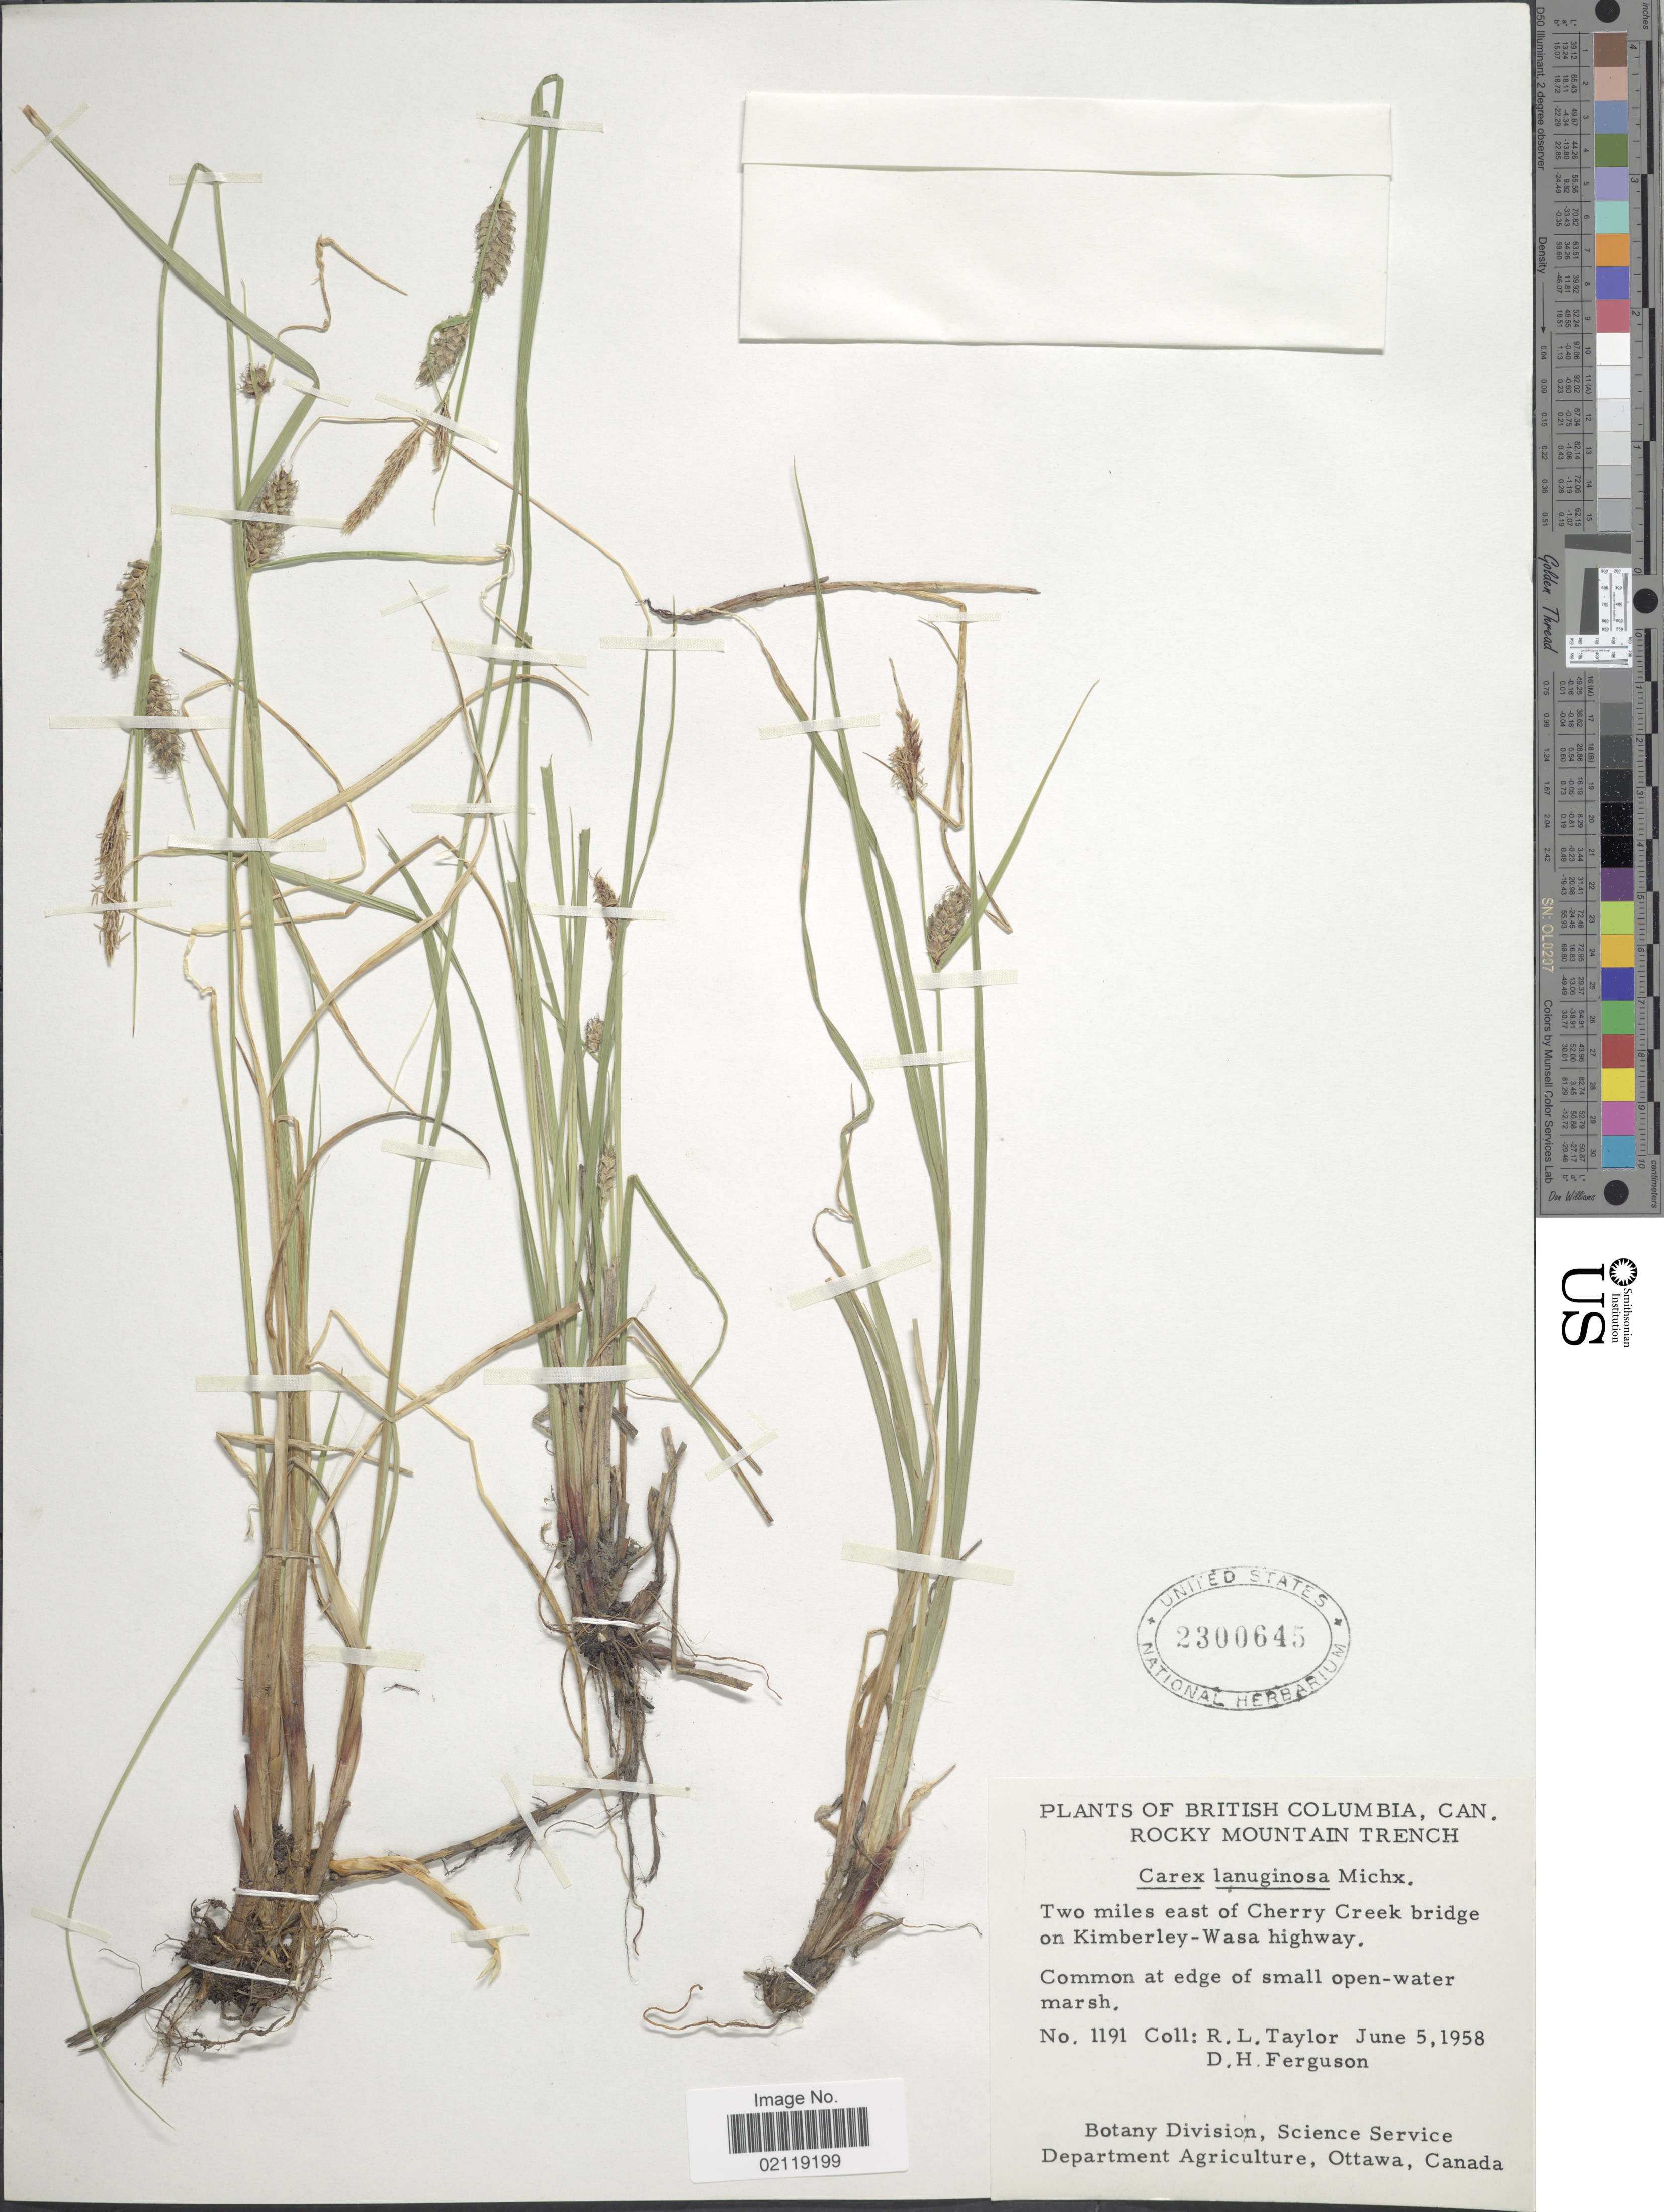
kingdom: Plantae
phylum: Tracheophyta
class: Liliopsida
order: Poales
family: Cyperaceae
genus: Carex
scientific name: Carex pellita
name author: Muhl. ex Willd.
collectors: R. Taylor & D. Ferguson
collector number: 1191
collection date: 1958-06-05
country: Canada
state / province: British Columbia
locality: Rocky Mountain Trench. Two miles east of Cherry Creek bridge on Kimberley-Wasa highway.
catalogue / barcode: US 2300645